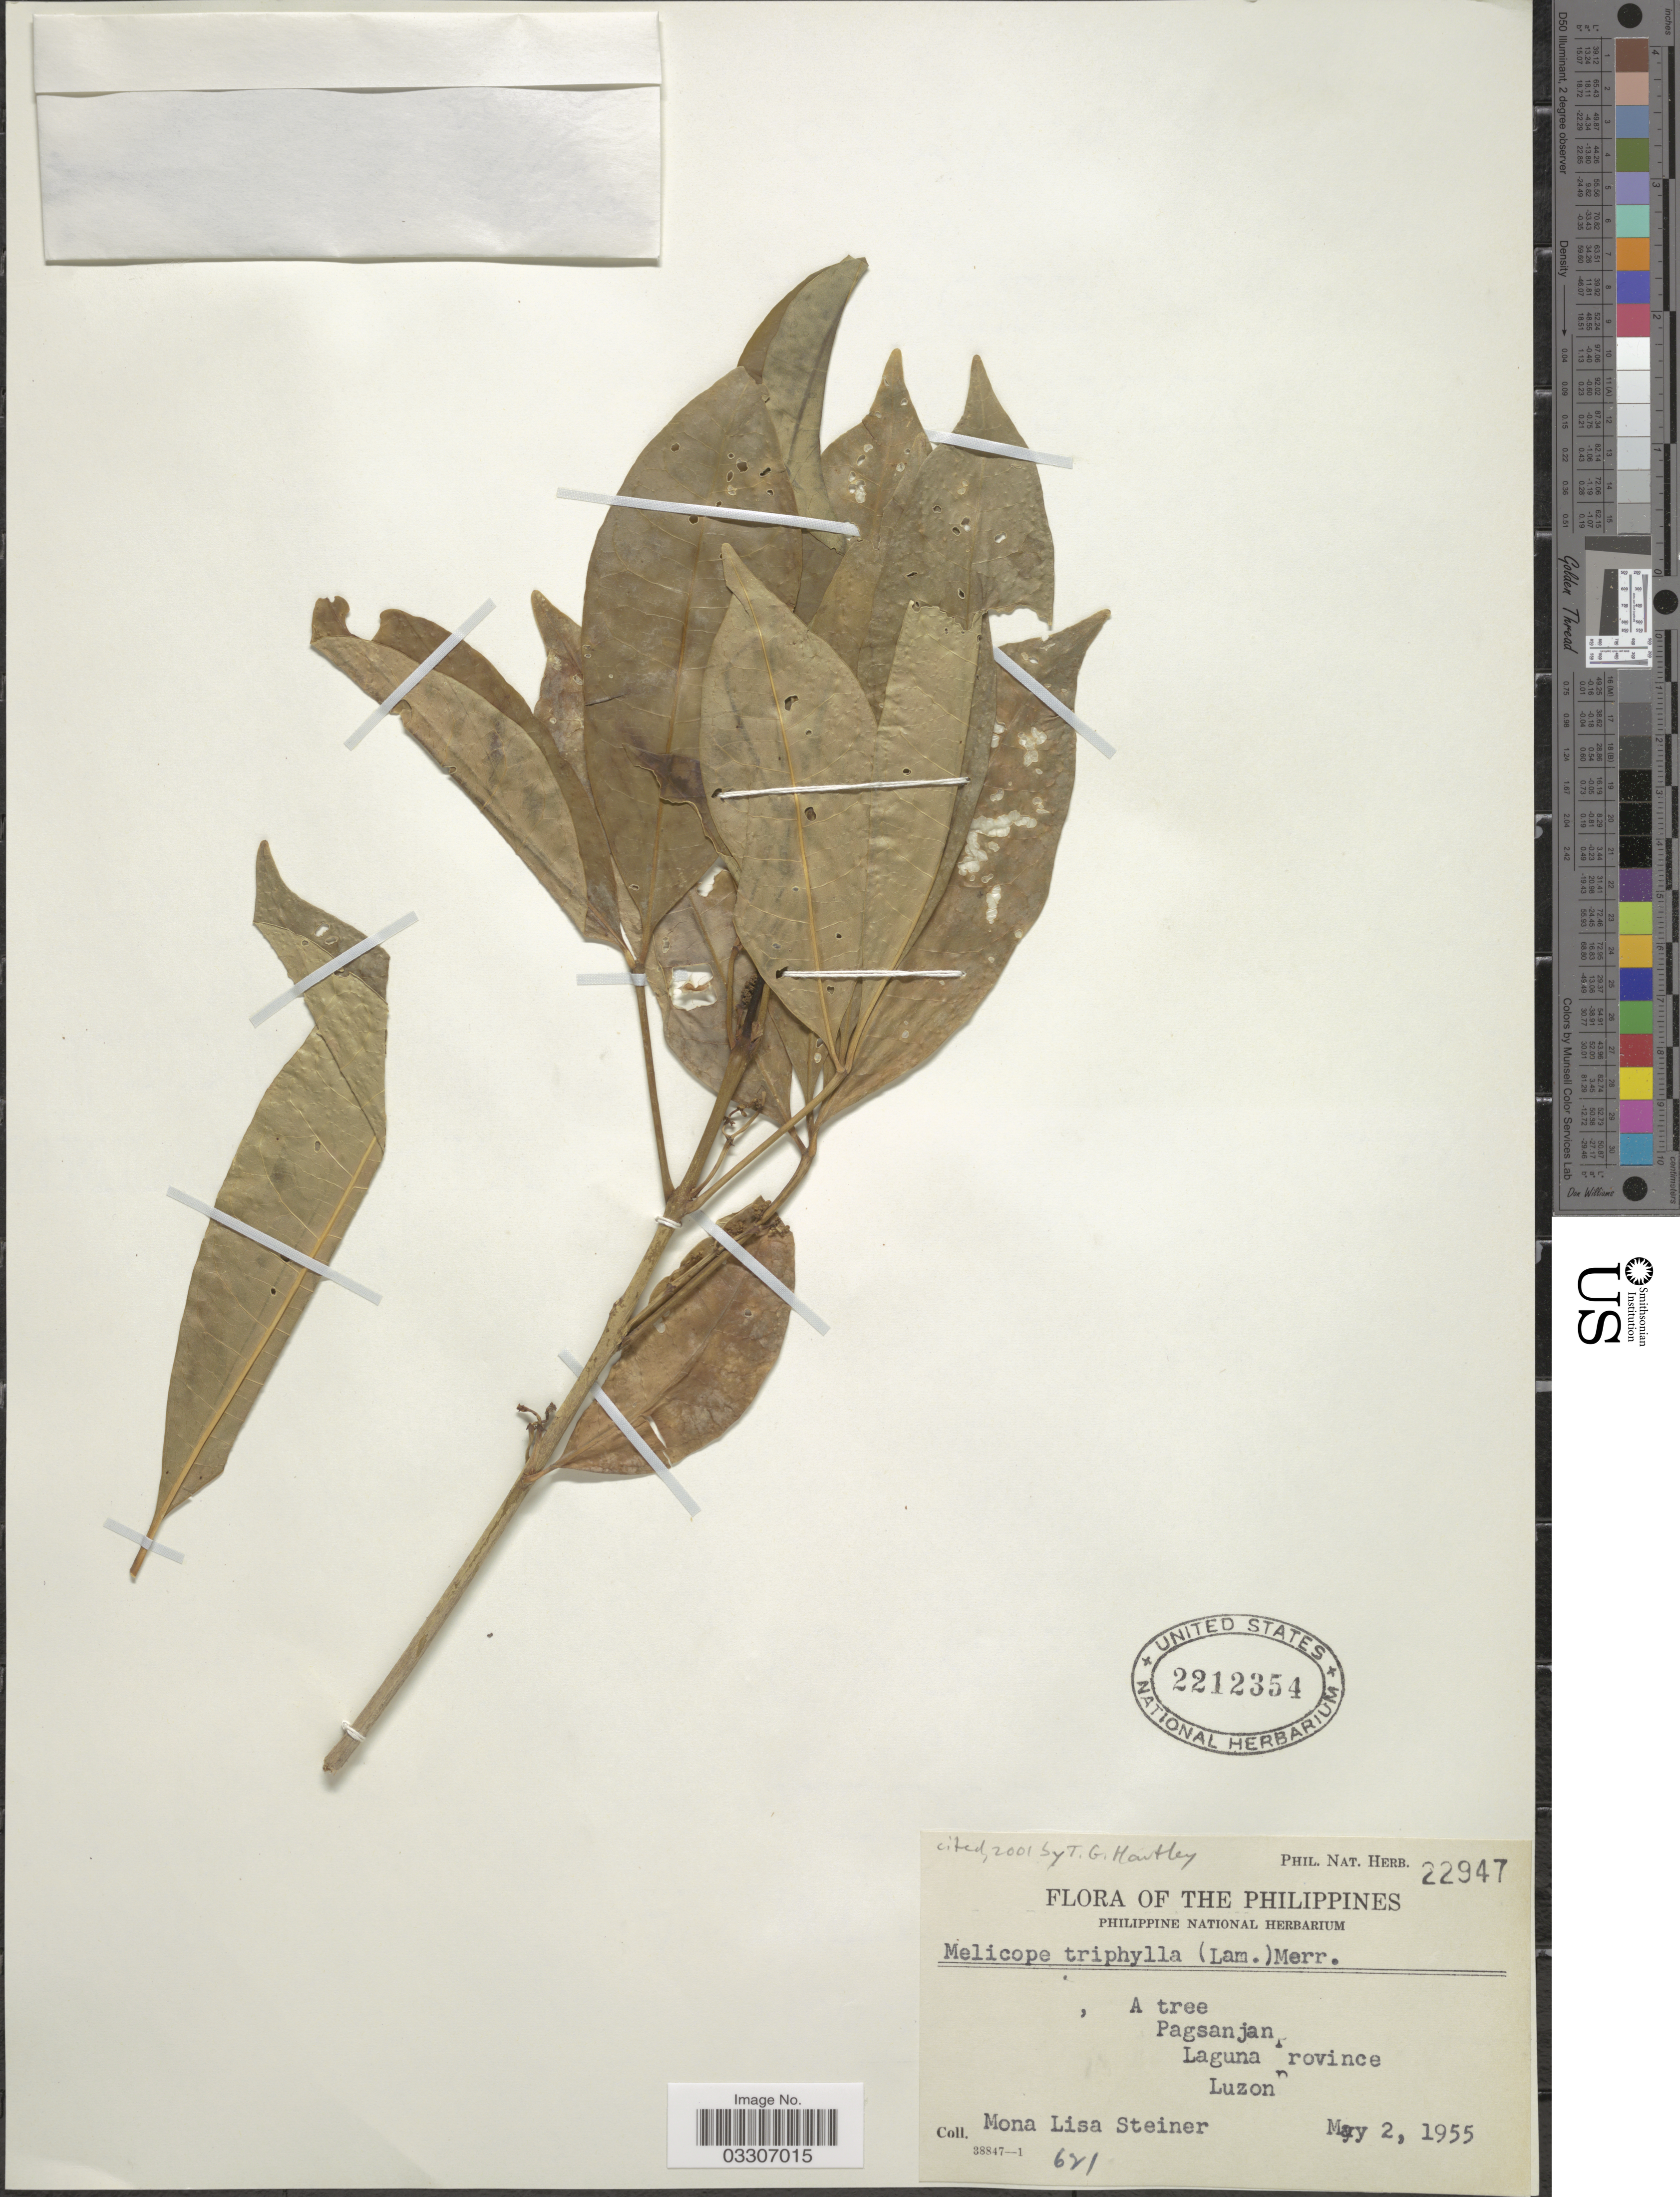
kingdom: Plantae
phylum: Tracheophyta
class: Magnoliopsida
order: Sapindales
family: Rutaceae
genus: Melicope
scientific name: Melicope triphylla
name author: (Lam.) Merr.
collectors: M. Steiner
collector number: Phil. Nat. Herb. 22947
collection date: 1955-05-02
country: Philippines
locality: Pagsanjan Laguna Province Luzon.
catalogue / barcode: US 2212354